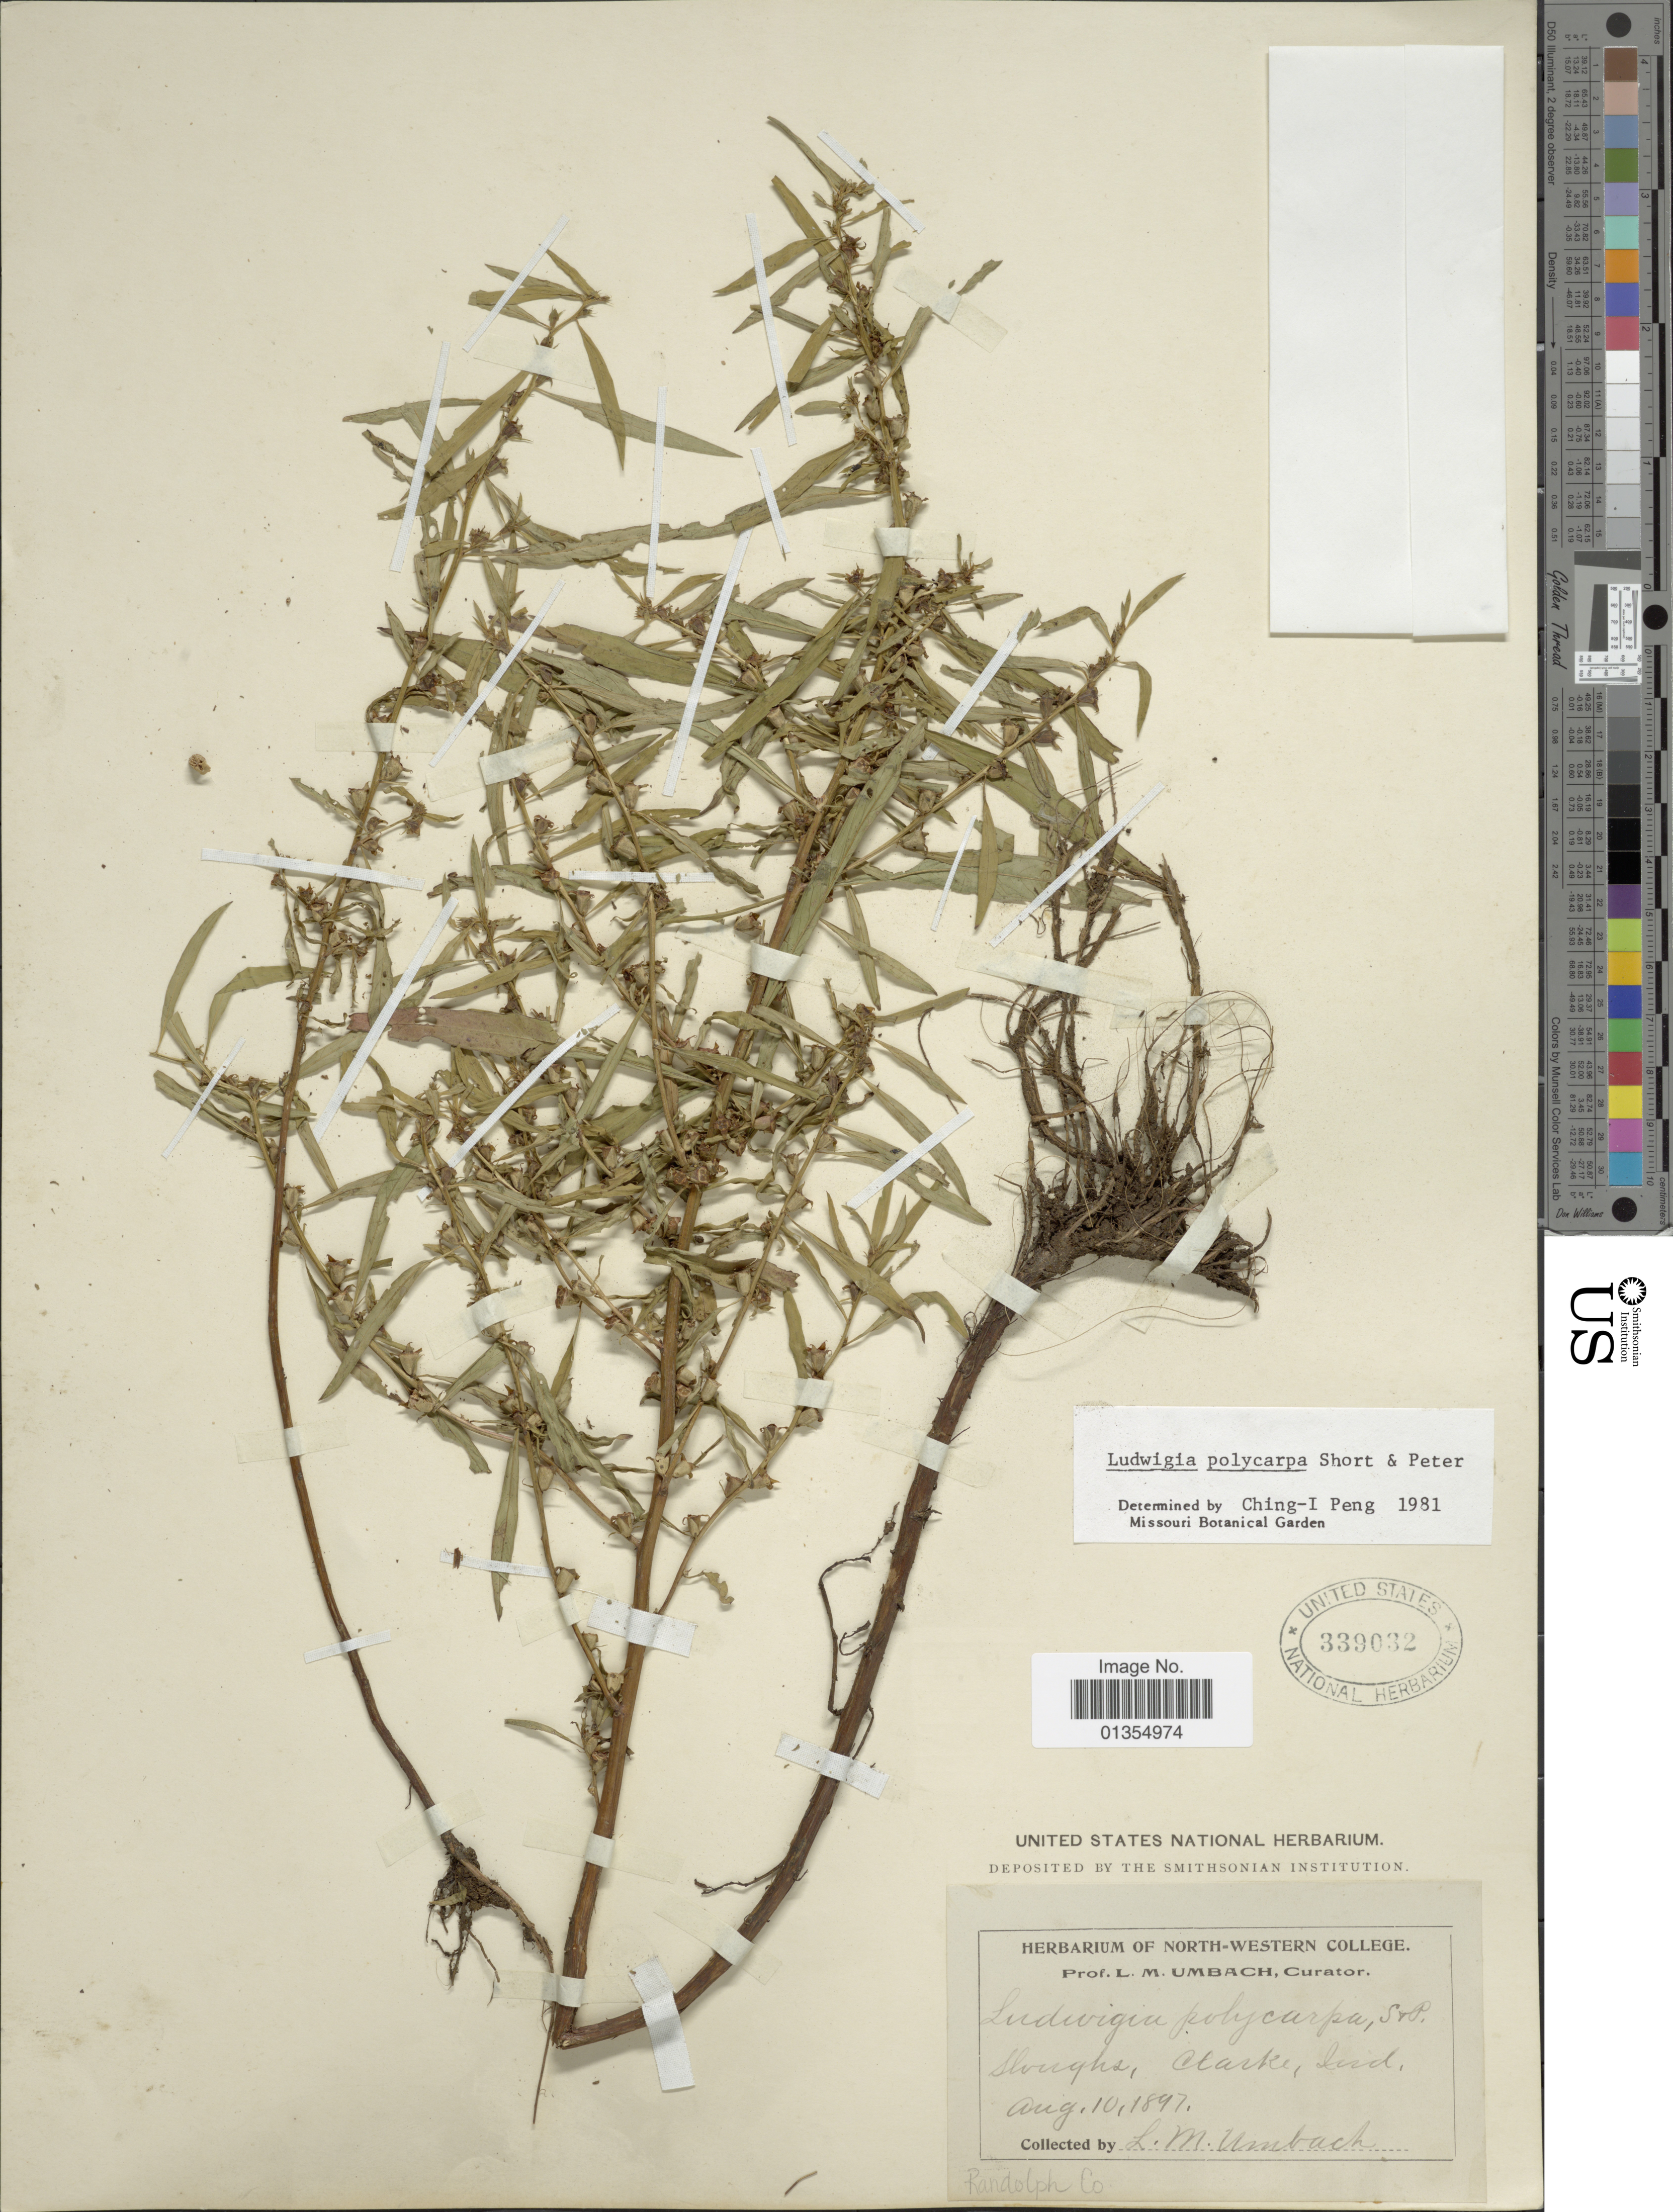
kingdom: Plantae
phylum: Tracheophyta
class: Magnoliopsida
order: Myrtales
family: Onagraceae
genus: Ludwigia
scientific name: Ludwigia polycarpa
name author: Short & R. Peter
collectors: L. M. Umbach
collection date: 1897-08-10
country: United States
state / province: Indiana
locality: Clarke, Randolph Co.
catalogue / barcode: US 39032